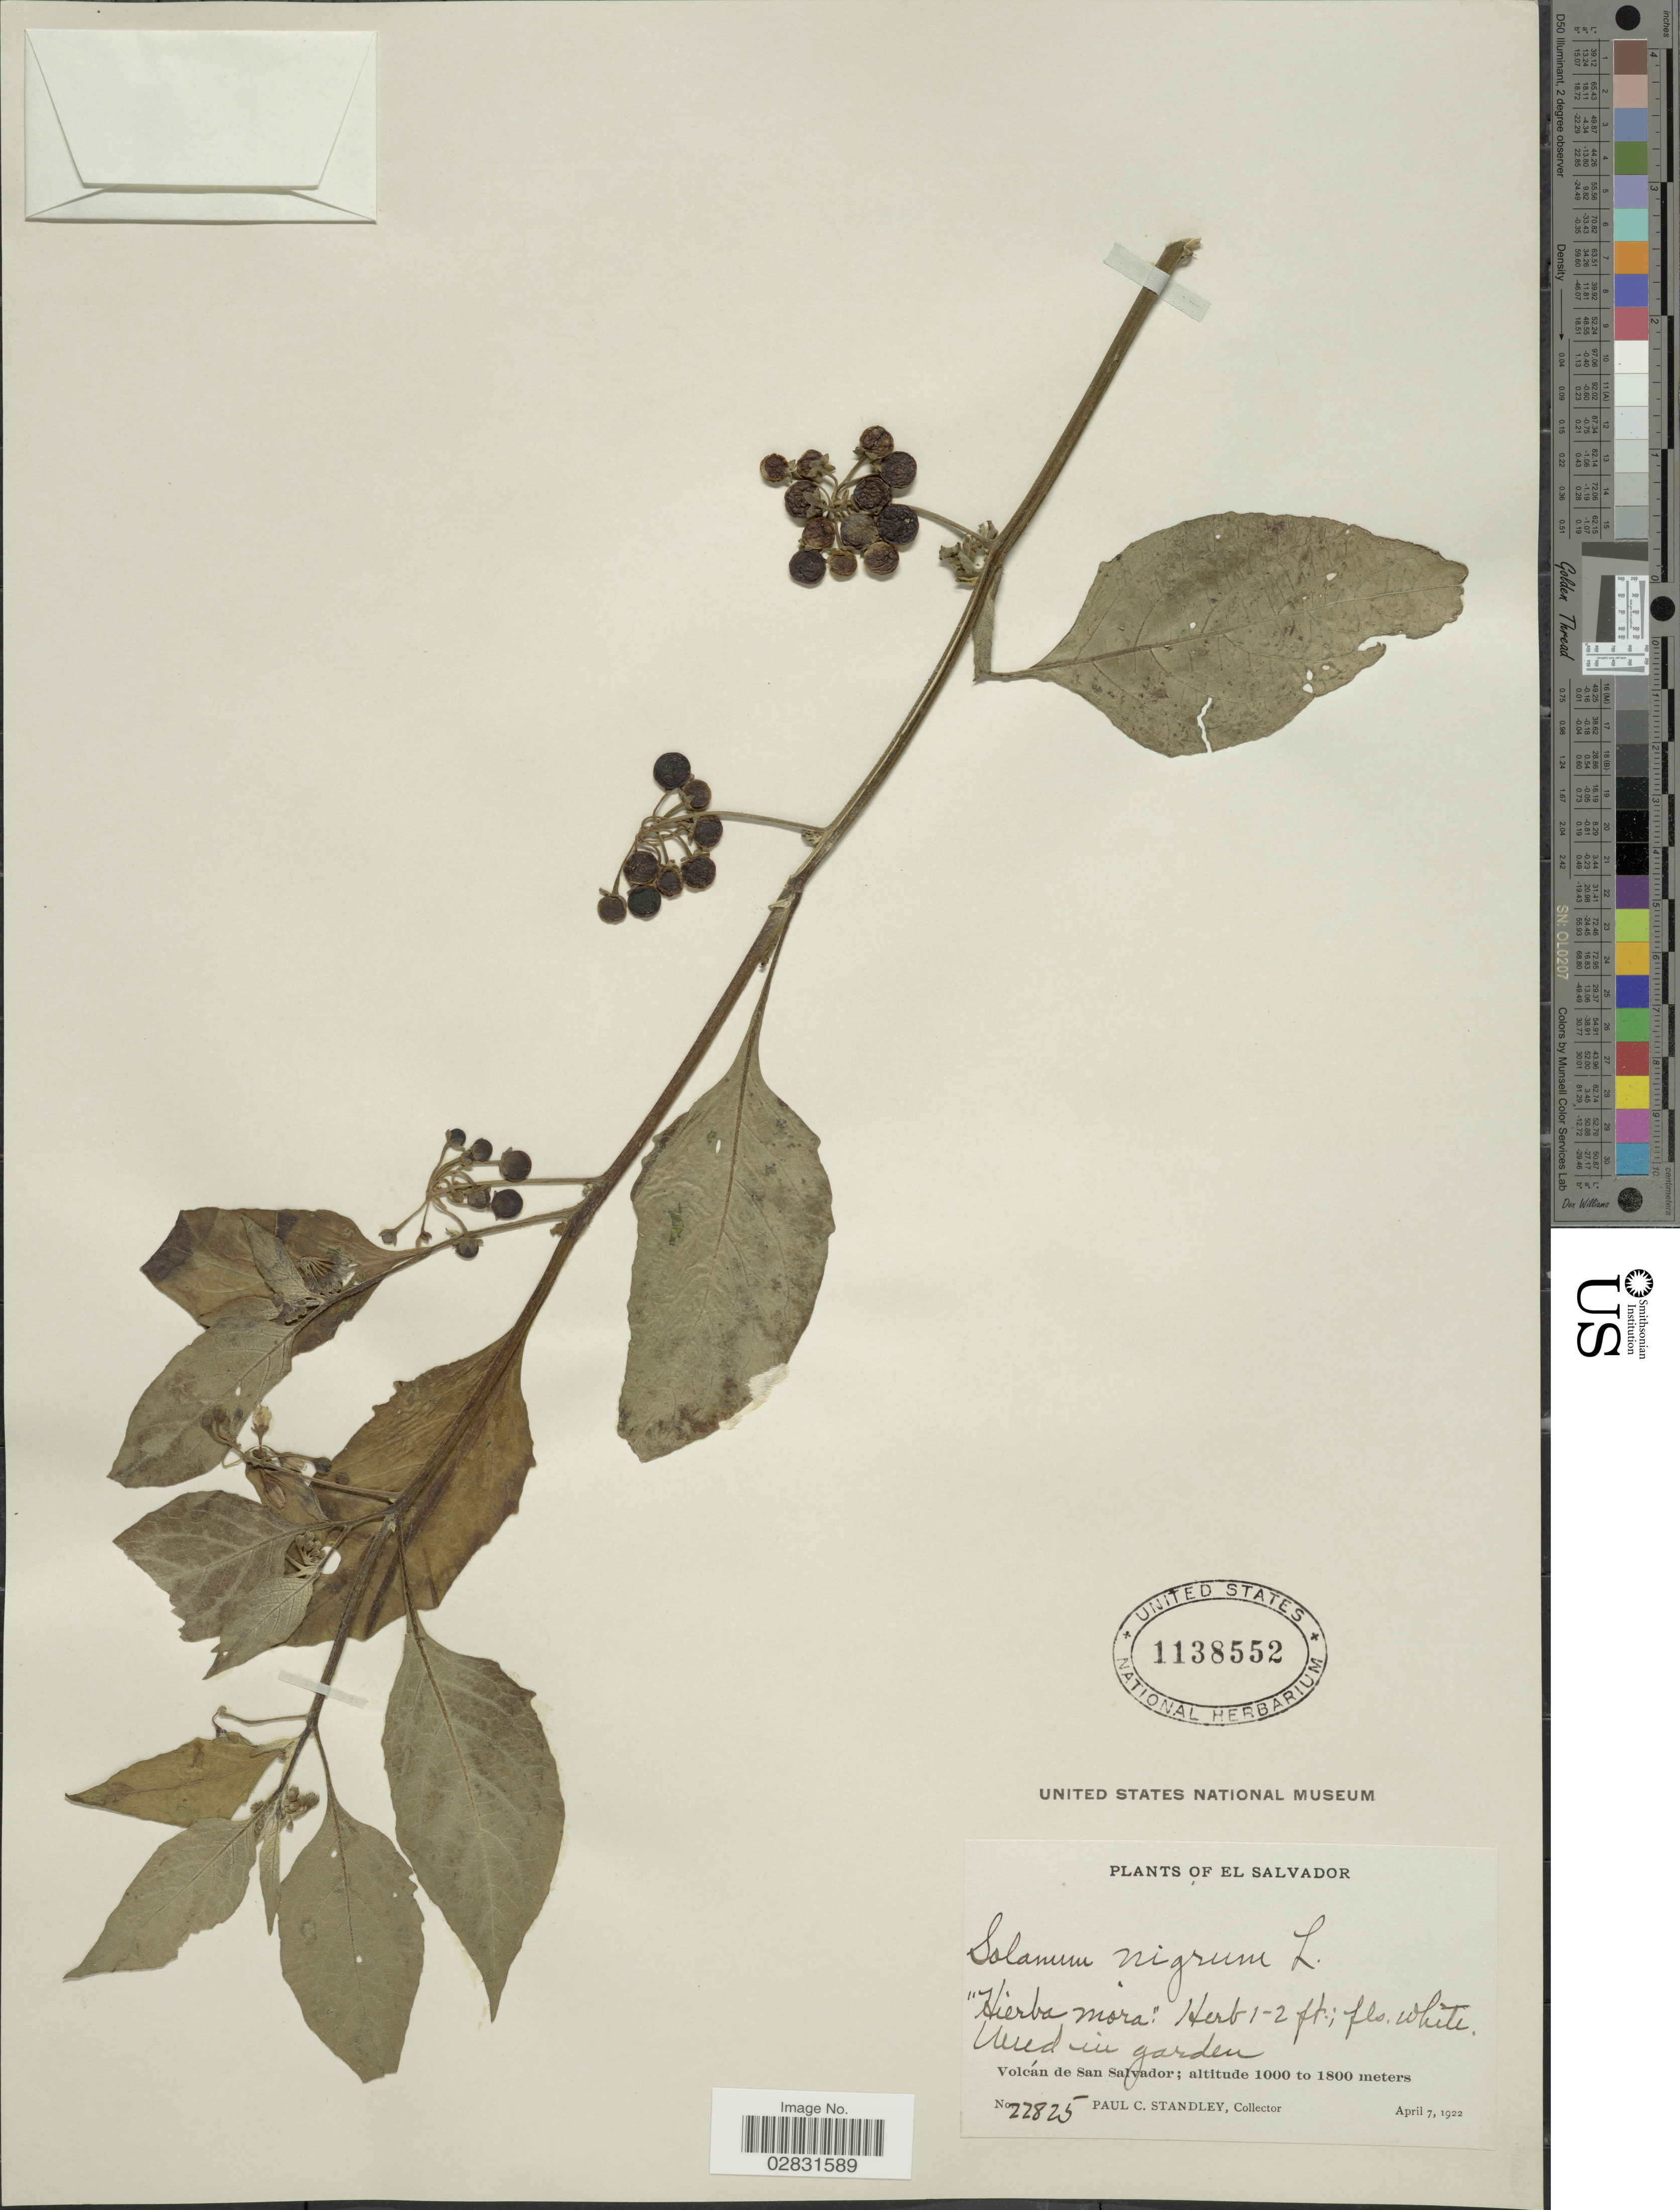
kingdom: Plantae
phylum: Tracheophyta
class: Magnoliopsida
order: Solanales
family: Solanaceae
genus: Solanum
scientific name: Solanum nigrum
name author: L.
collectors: P. C. Standley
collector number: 22825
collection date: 1922-04-07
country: El Salvador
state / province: San Salvador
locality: Volcán de San Salvador.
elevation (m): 1000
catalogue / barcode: US 1138552